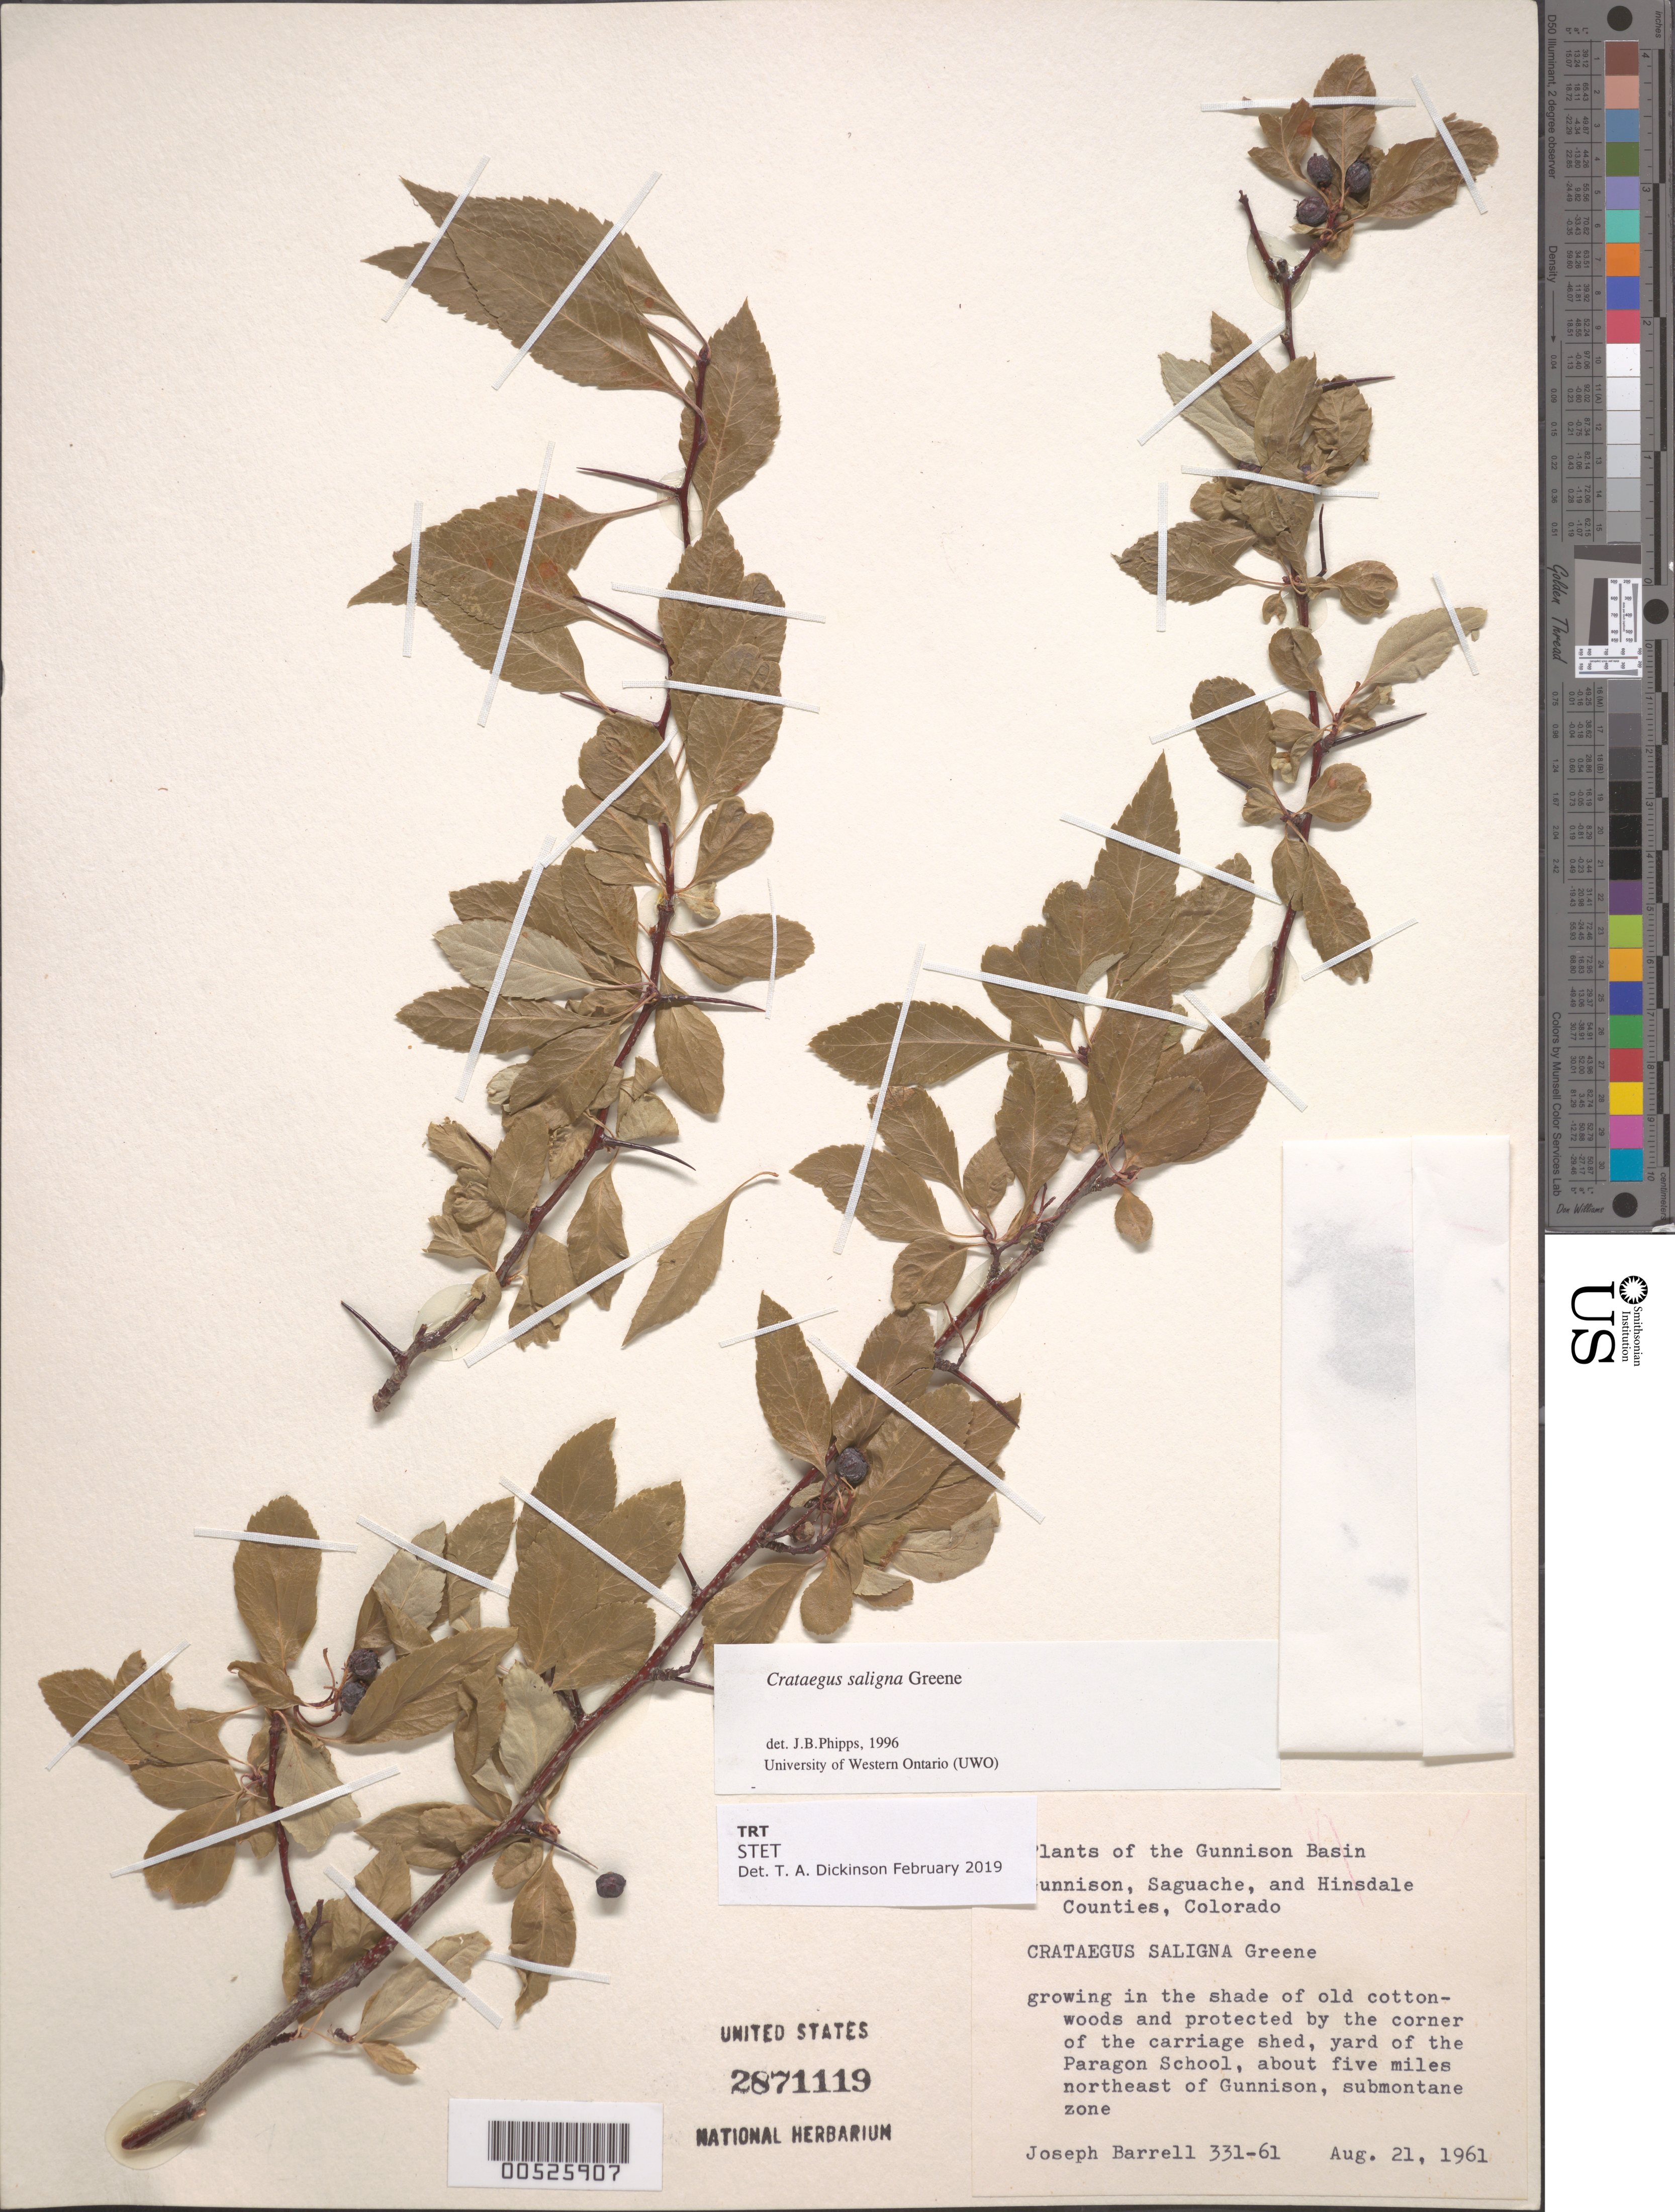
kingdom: Plantae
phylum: Tracheophyta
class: Magnoliopsida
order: Rosales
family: Rosaceae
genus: Crataegus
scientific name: Crataegus saligna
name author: Greene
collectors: J. Barrell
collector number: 331-61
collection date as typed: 21 Aug 1961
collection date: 1961-08-21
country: United States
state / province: Colorado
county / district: Gunnison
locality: yard of the Paragon School, about 5 mi. NE of Gunnison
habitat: Submontane zone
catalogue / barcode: US 2871119